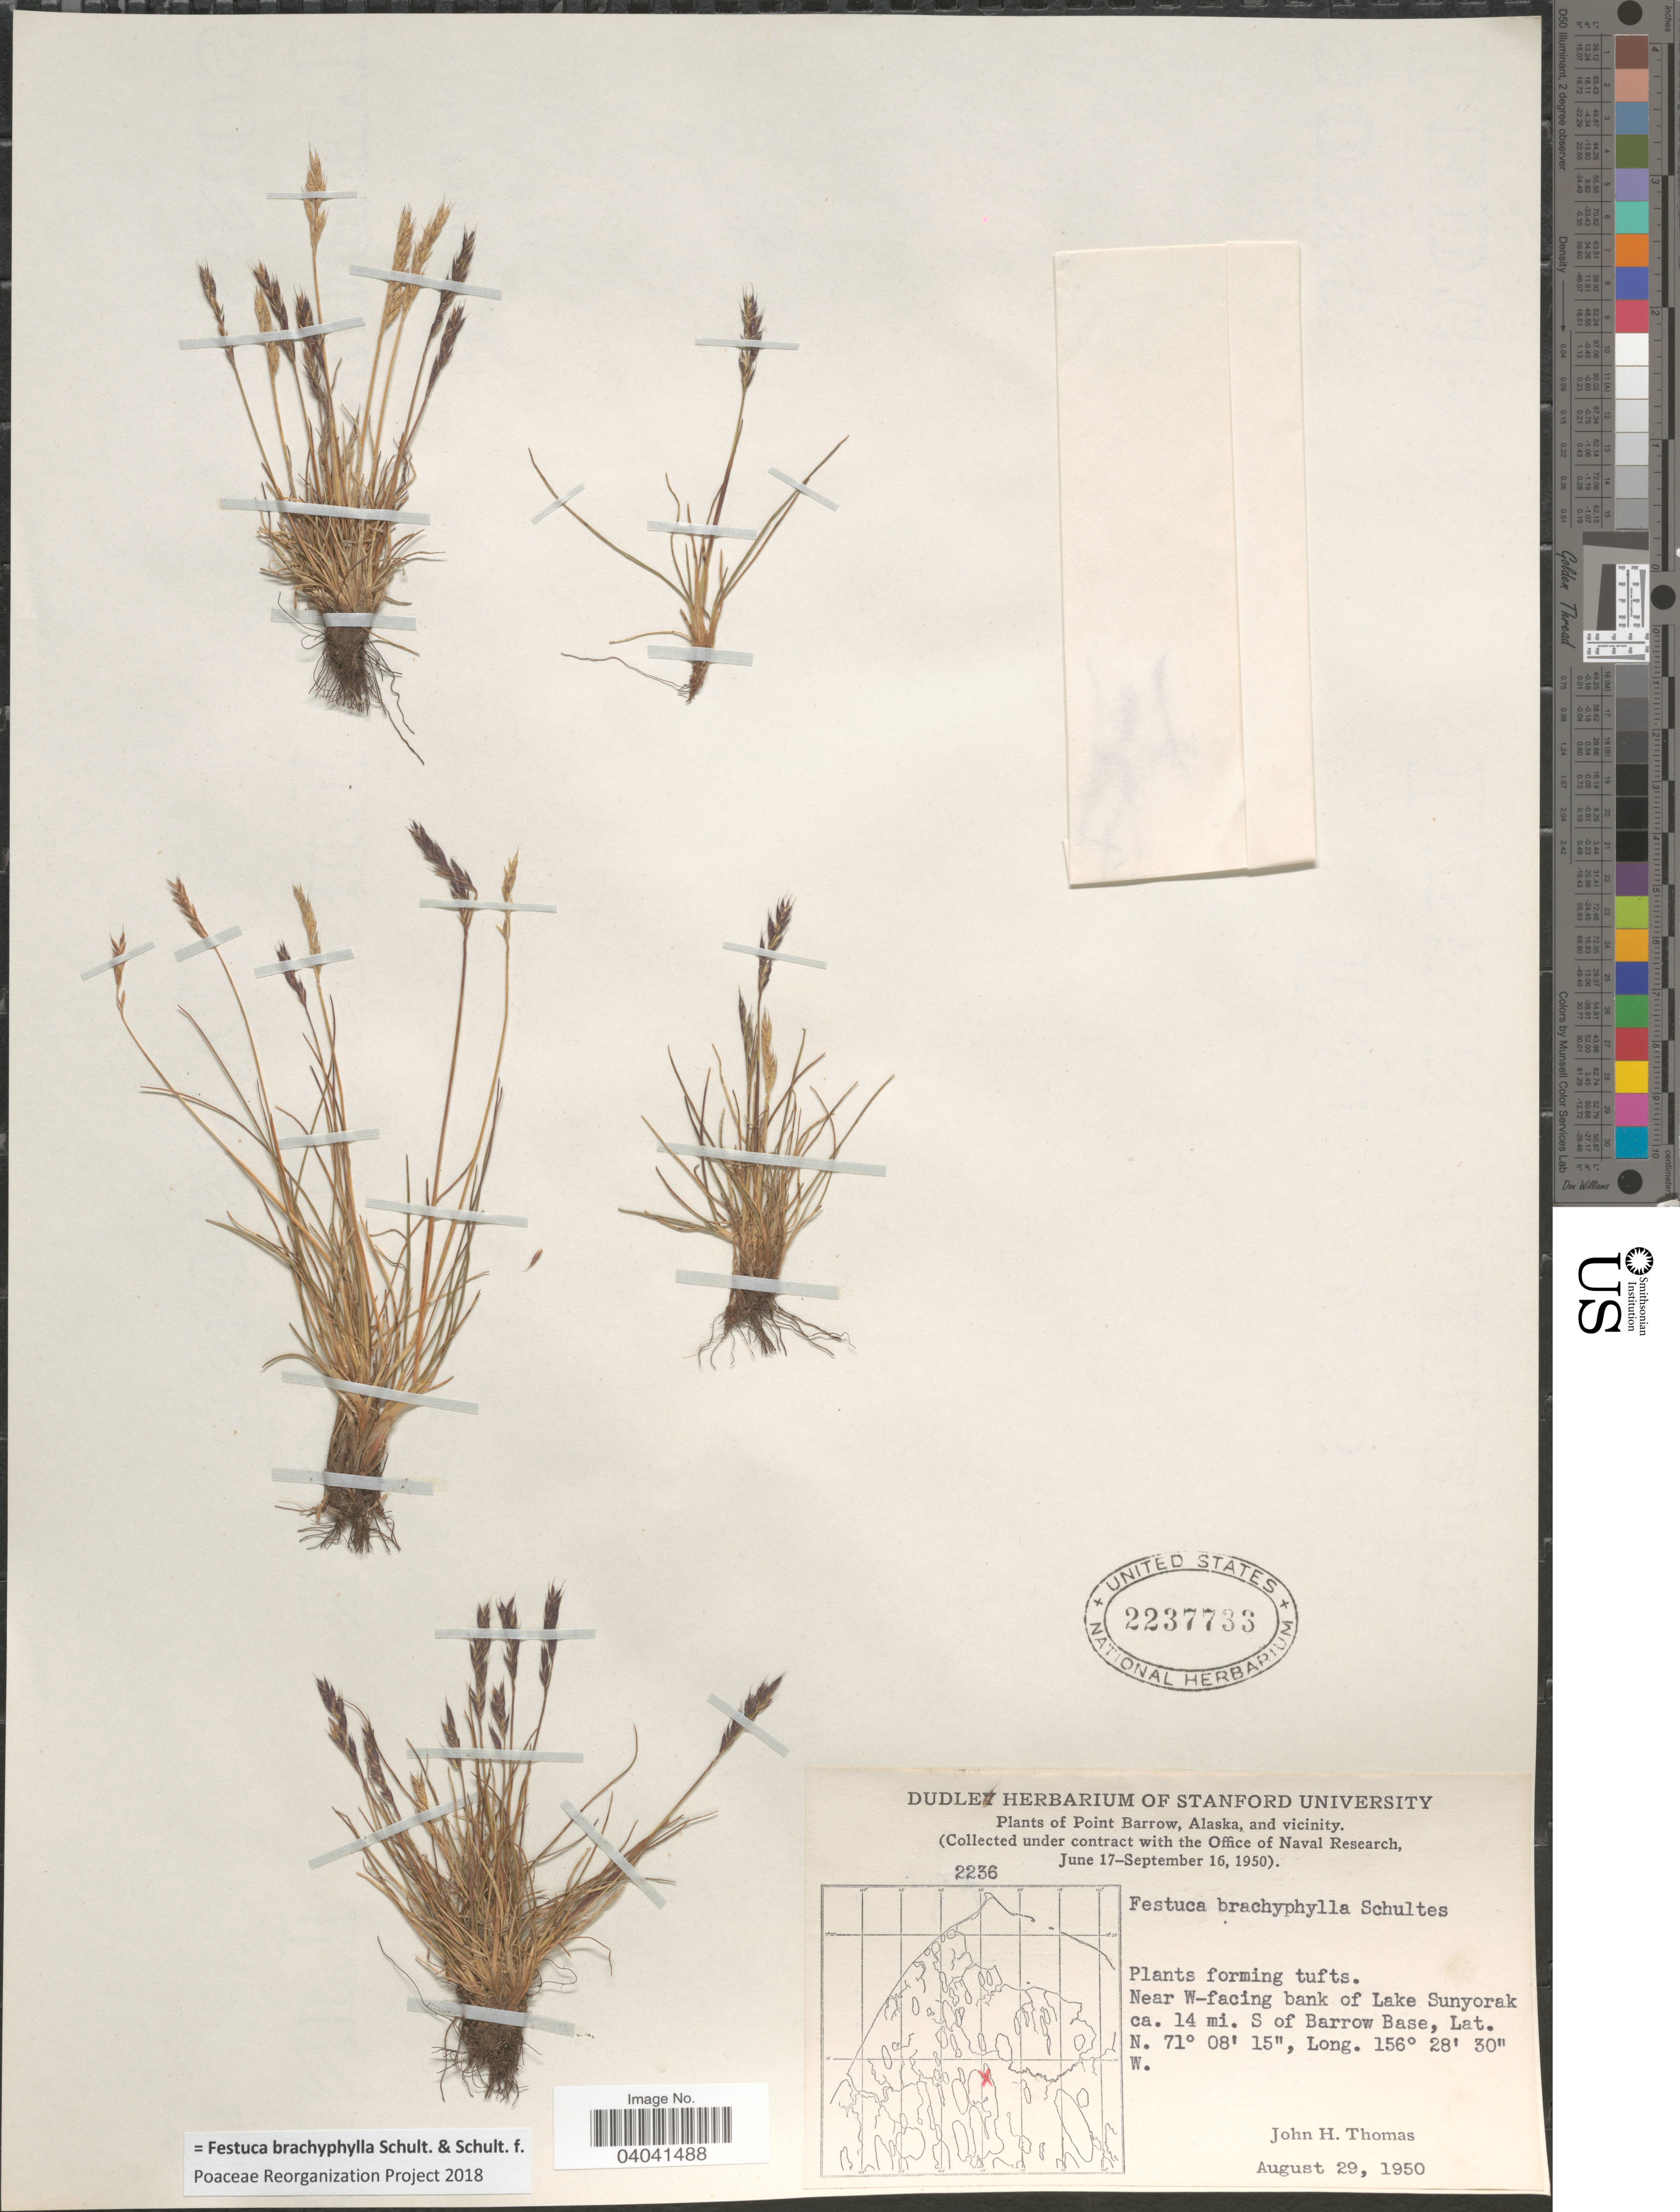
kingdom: Plantae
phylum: Tracheophyta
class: Liliopsida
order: Poales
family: Poaceae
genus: Festuca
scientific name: Festuca brachyphylla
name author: Schult. & Schult. f.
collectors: J. H. Thomas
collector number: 2236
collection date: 1950-08-29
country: United States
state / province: Alaska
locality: Point Barrow and vicinity. Near W-facing bank of Lake Sunyorak ca. 14 mi. S of Barrow Base.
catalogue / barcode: US 2237733